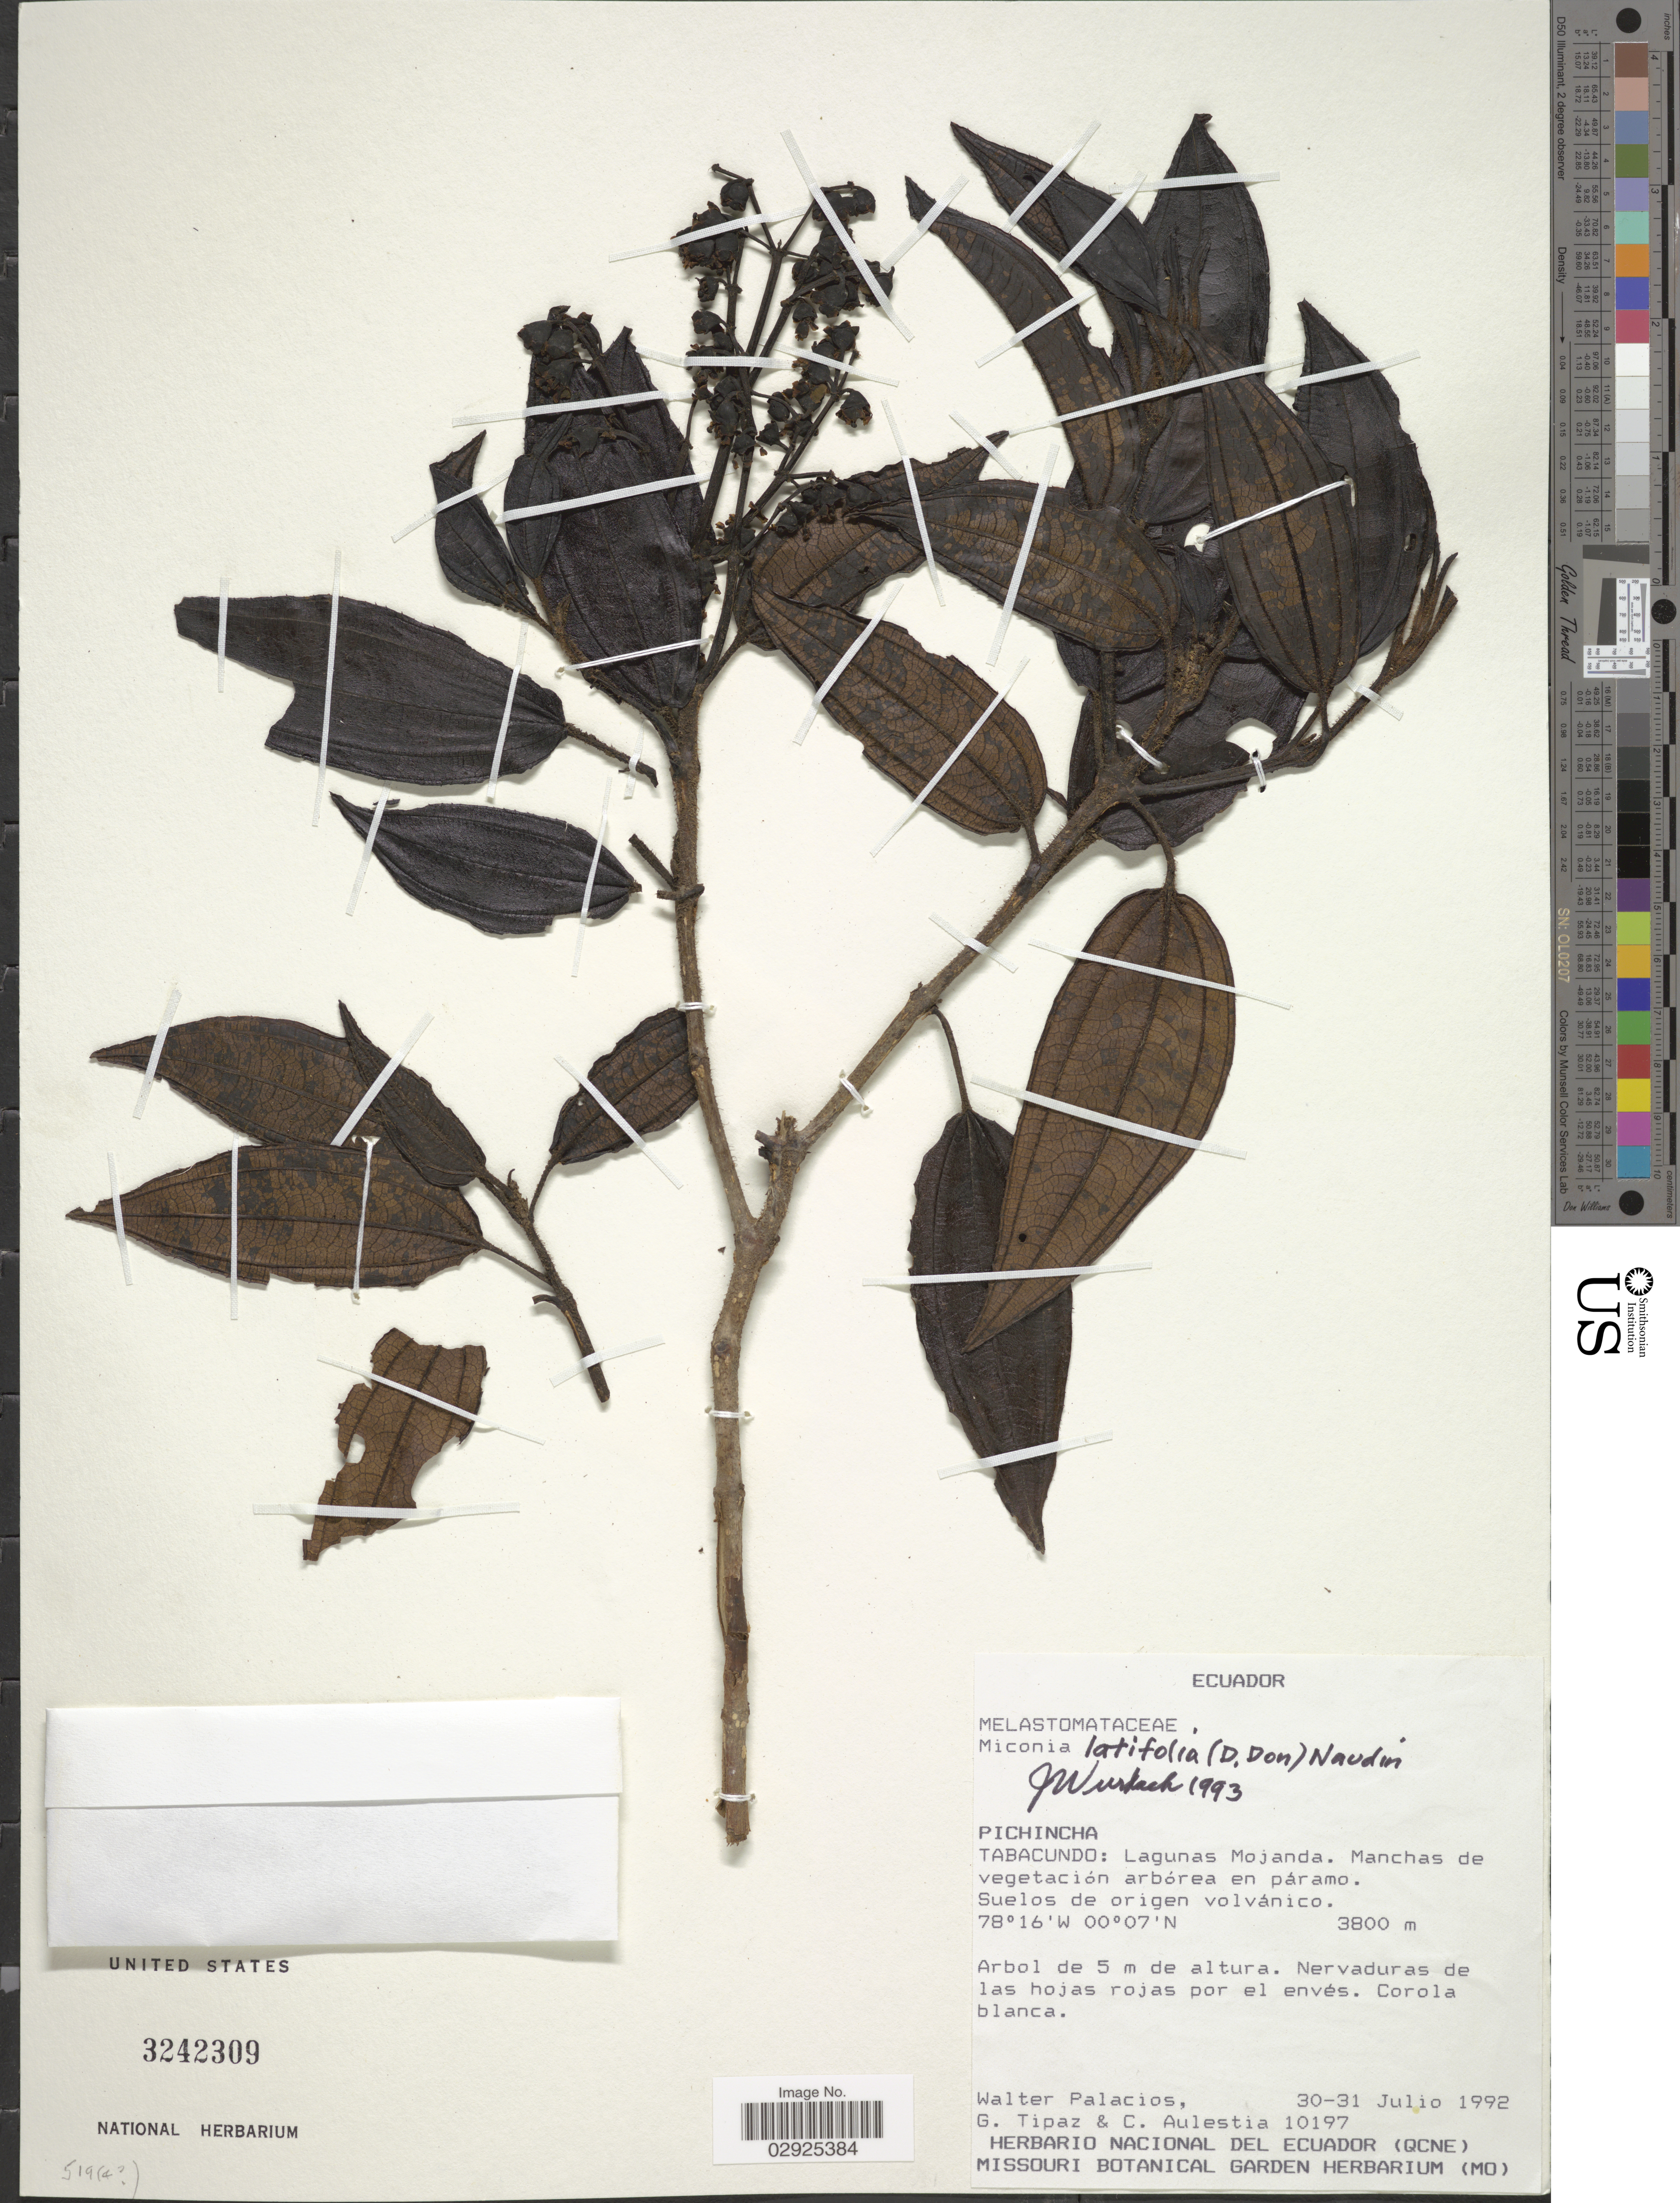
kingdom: Plantae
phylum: Tracheophyta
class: Magnoliopsida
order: Myrtales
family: Melastomataceae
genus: Miconia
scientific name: Miconia latifolia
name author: (D. Don) Naudin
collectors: W. Palacios, G. Tipaz & C. Aulestia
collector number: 10197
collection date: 1992-07-30/1992-07-31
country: Ecuador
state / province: Pichincha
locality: Tabacundo: Lagunas Mojanda, Manchas de vegetación arbórea en páramo.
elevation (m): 3800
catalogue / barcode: US 3242309